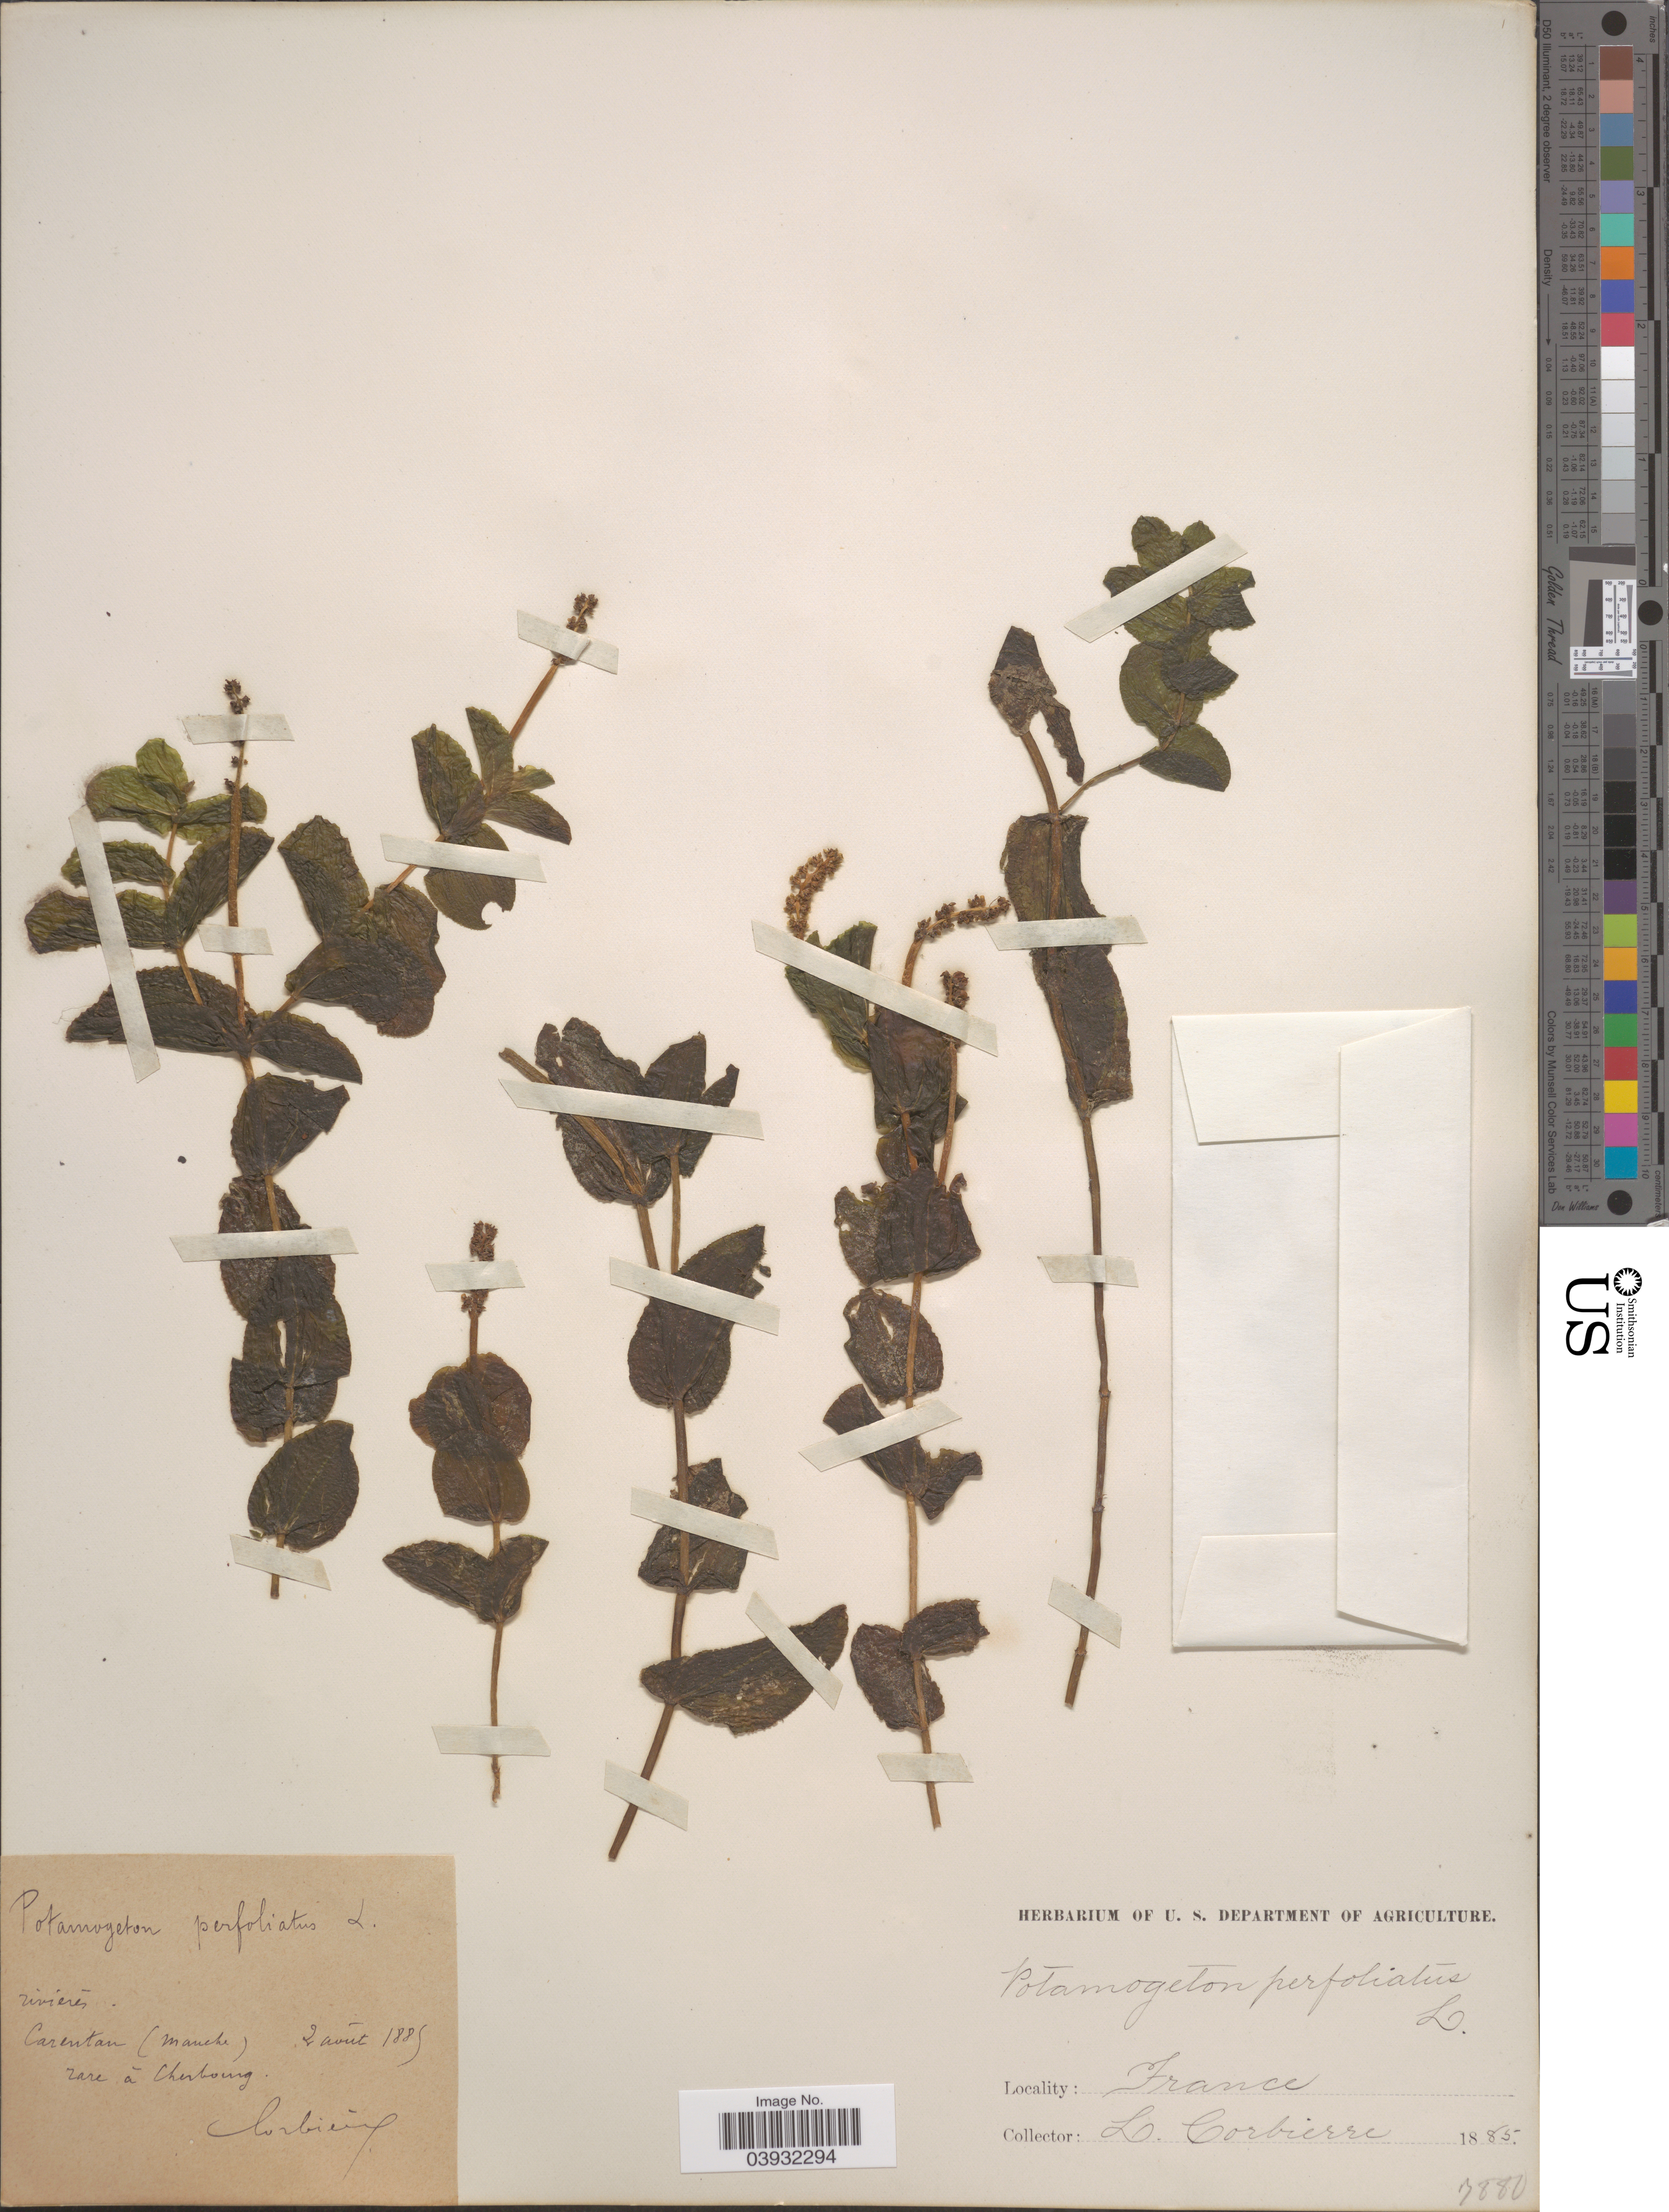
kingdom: Plantae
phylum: Tracheophyta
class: Liliopsida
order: Alismatales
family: Potamogetonaceae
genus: Potamogeton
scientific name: Potamogeton perfoliatus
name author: L.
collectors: L. Corbière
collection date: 1885-08-02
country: France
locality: Carentan (manche) rare á Cherbourg.